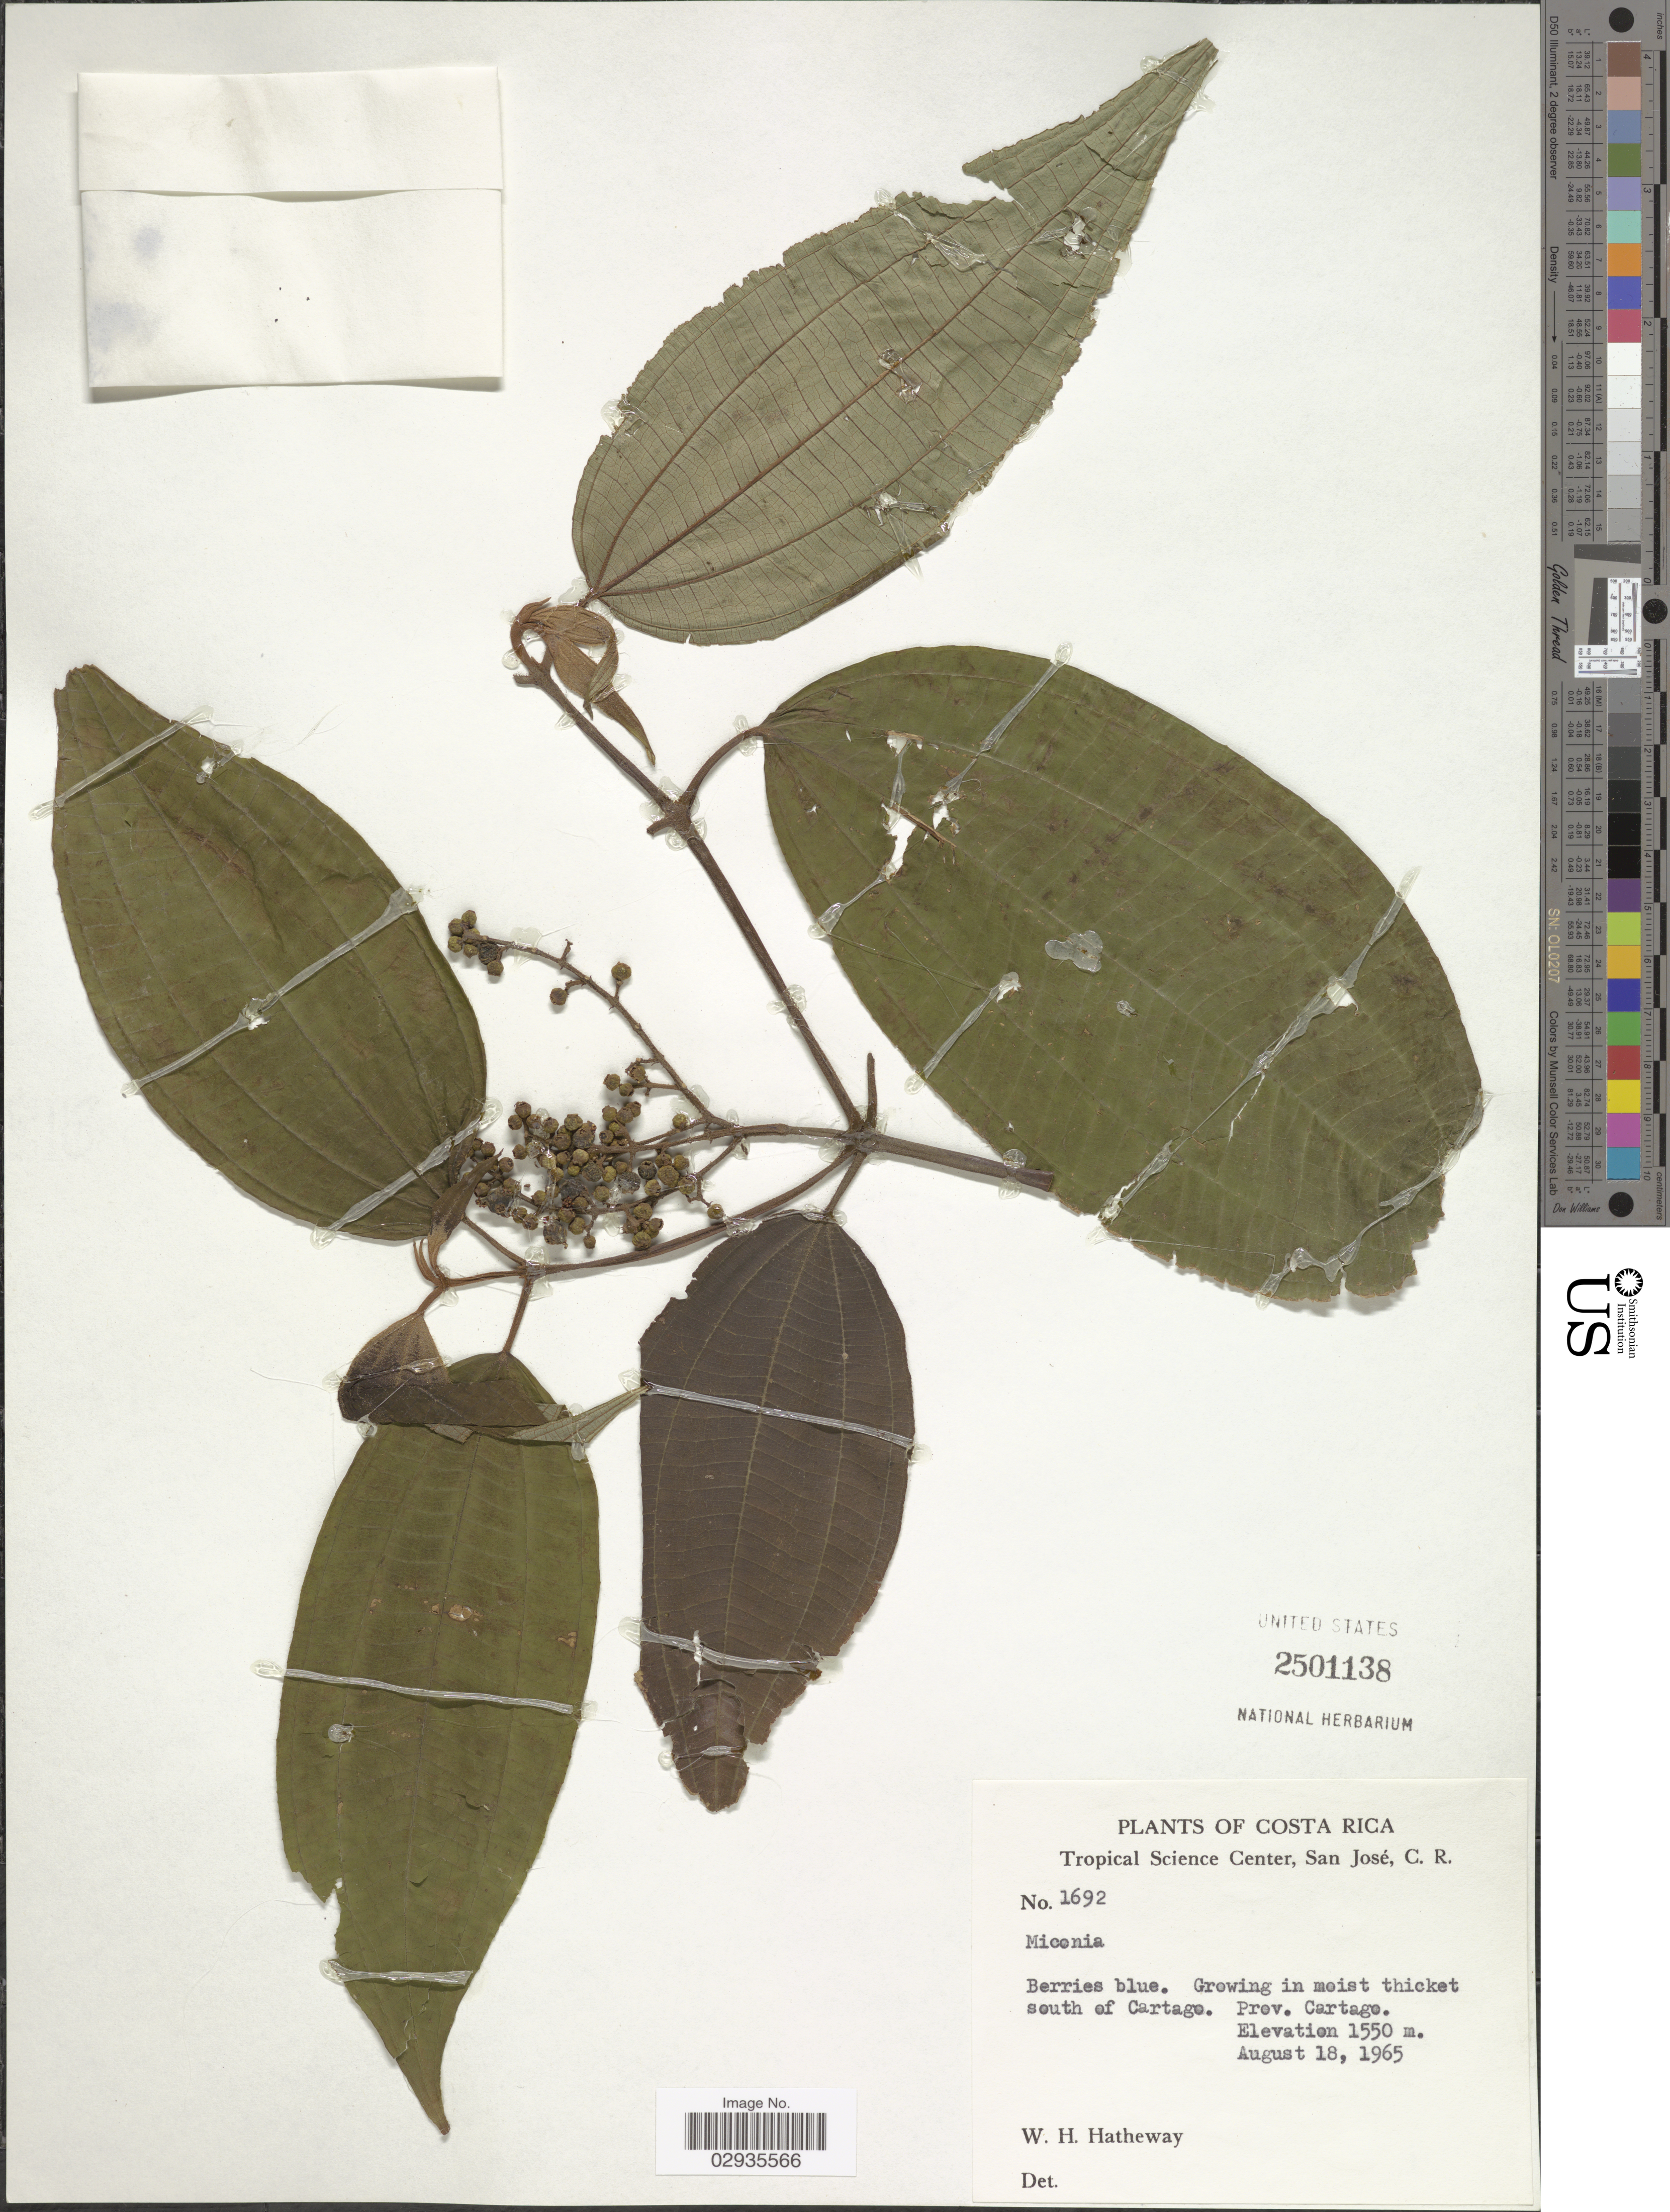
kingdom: Plantae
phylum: Tracheophyta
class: Magnoliopsida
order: Myrtales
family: Melastomataceae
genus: Miconia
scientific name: Miconia sp.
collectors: W. H. Hatheway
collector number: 1692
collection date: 1965-08-18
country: Costa Rica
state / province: Cartago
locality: In moist thicket south of Cartago.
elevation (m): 1550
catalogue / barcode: US 2501138